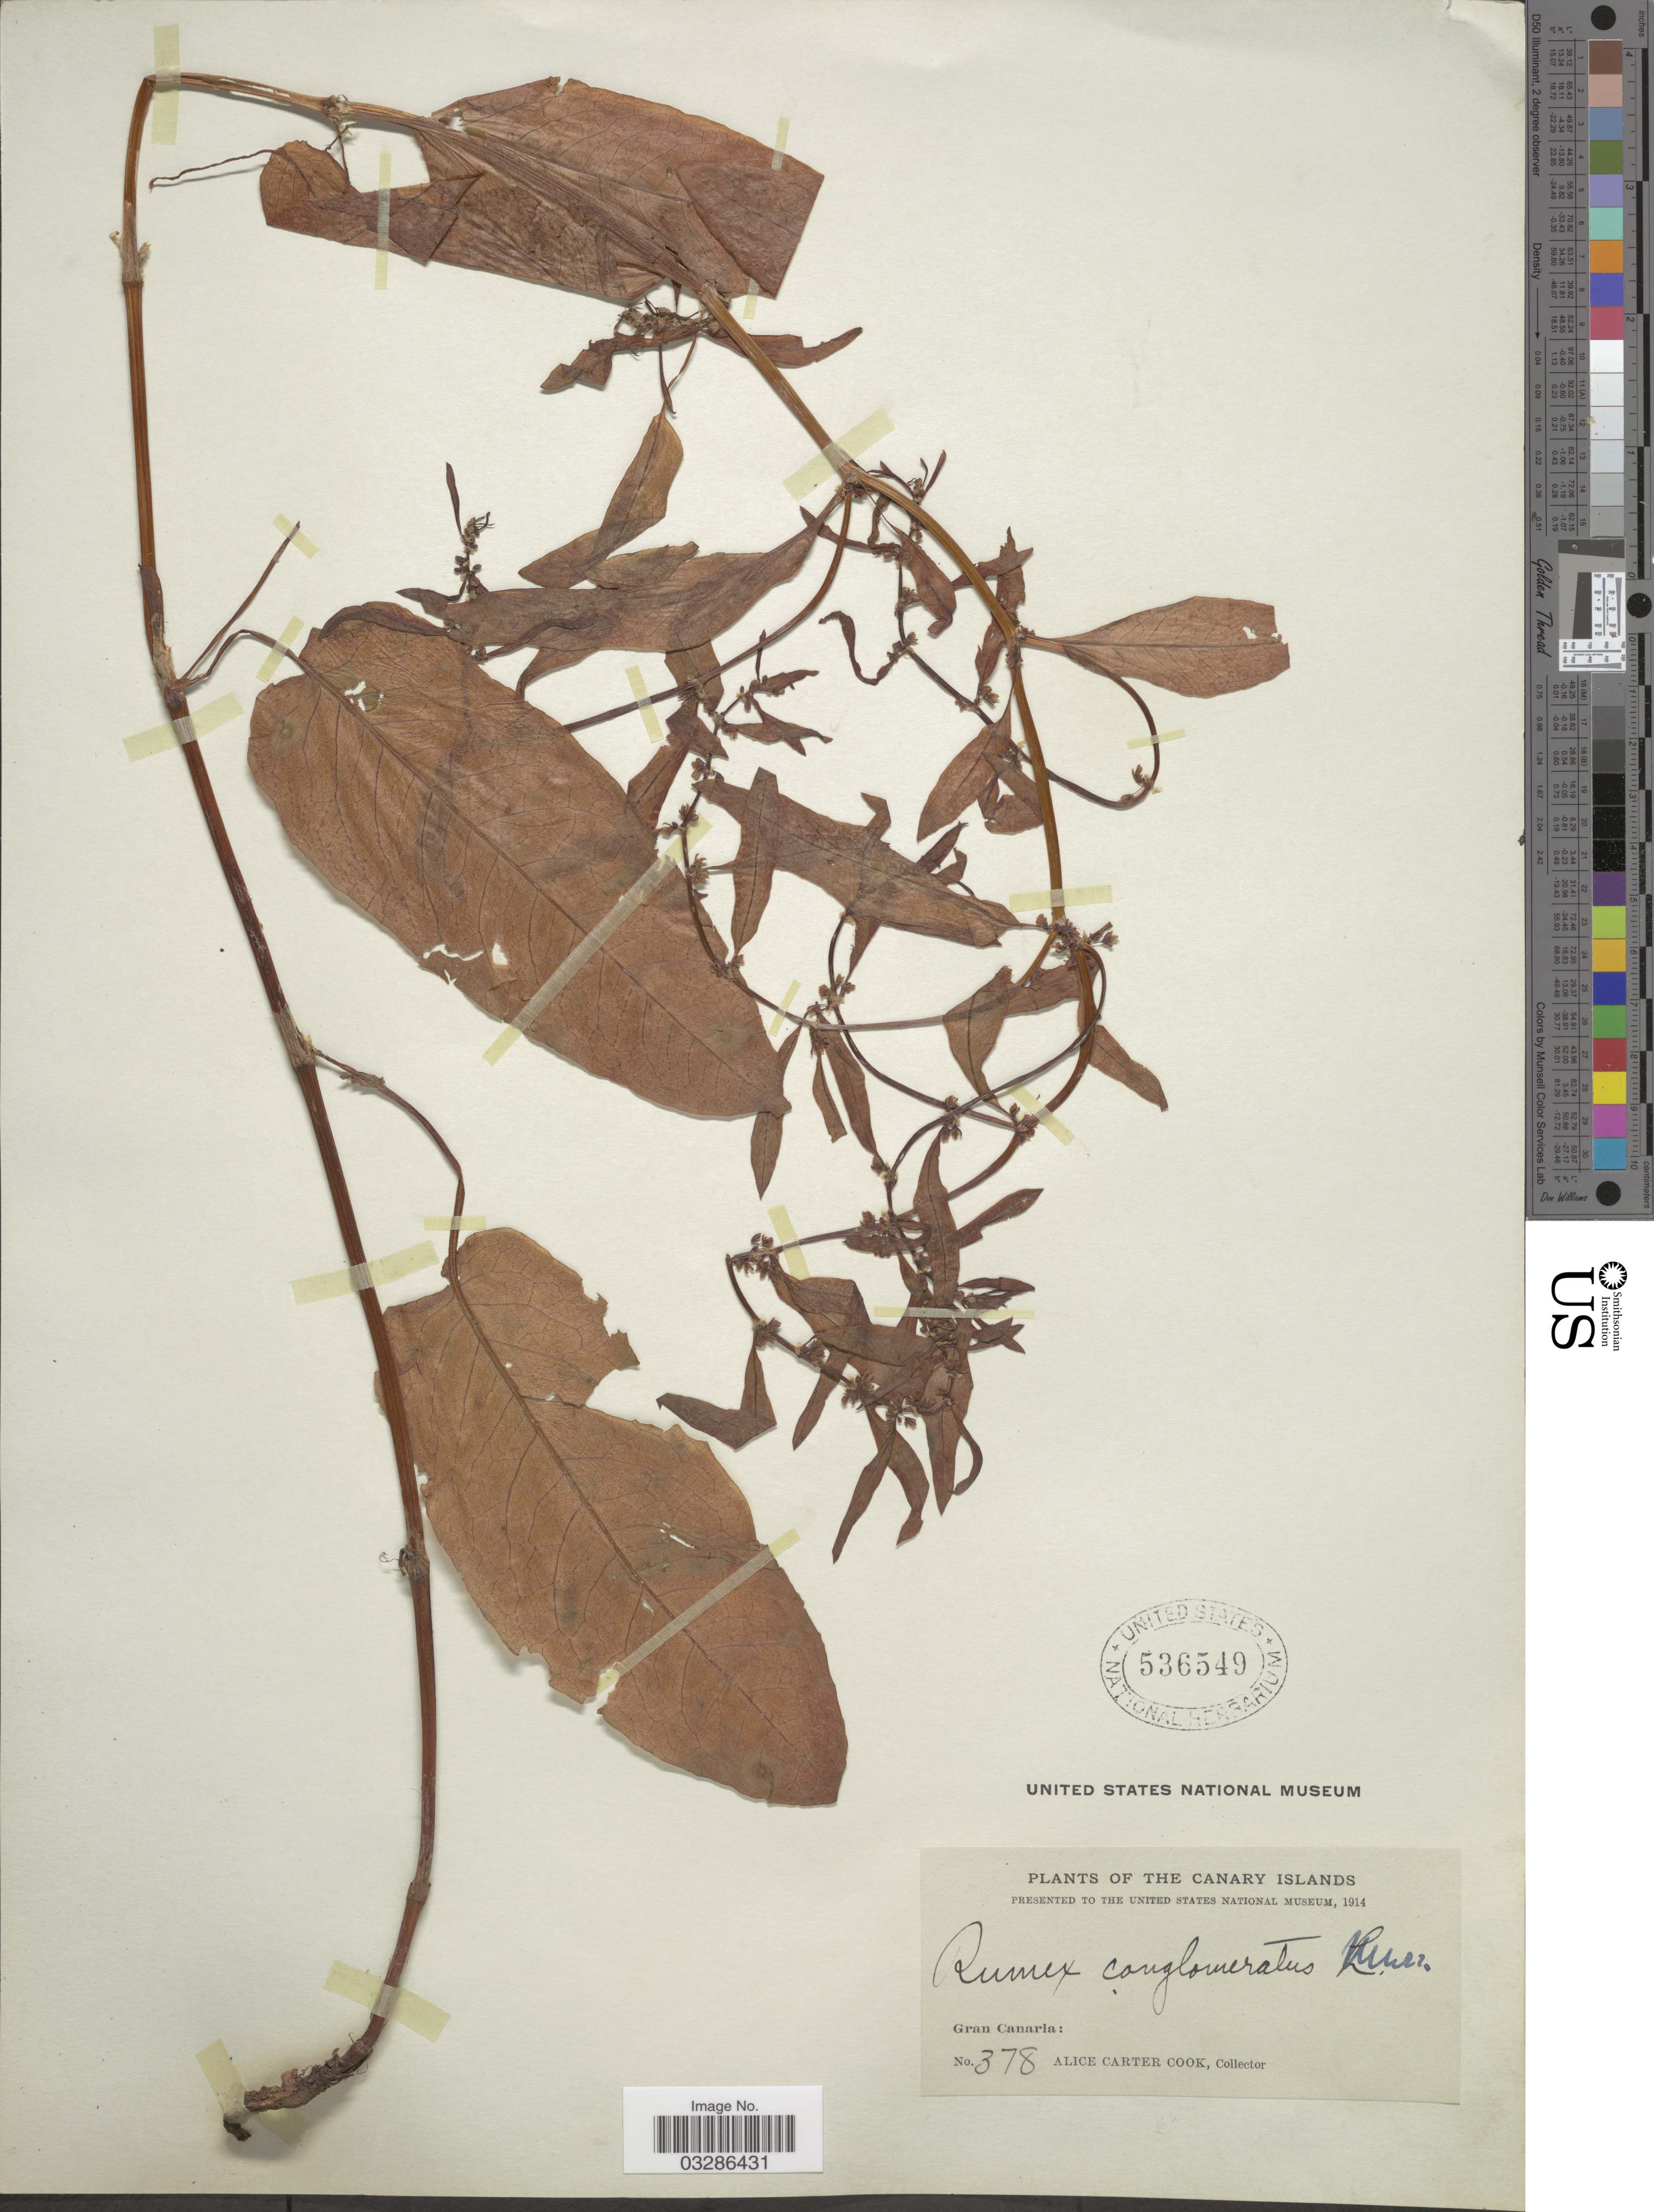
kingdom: Plantae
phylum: Tracheophyta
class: Magnoliopsida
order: Caryophyllales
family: Polygonaceae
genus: Rumex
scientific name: Rumex conglomeratus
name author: Murray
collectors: Alice C. Cook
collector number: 378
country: Spain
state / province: Canarias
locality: The Canary Islands. Gran Canaria.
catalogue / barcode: US 536549